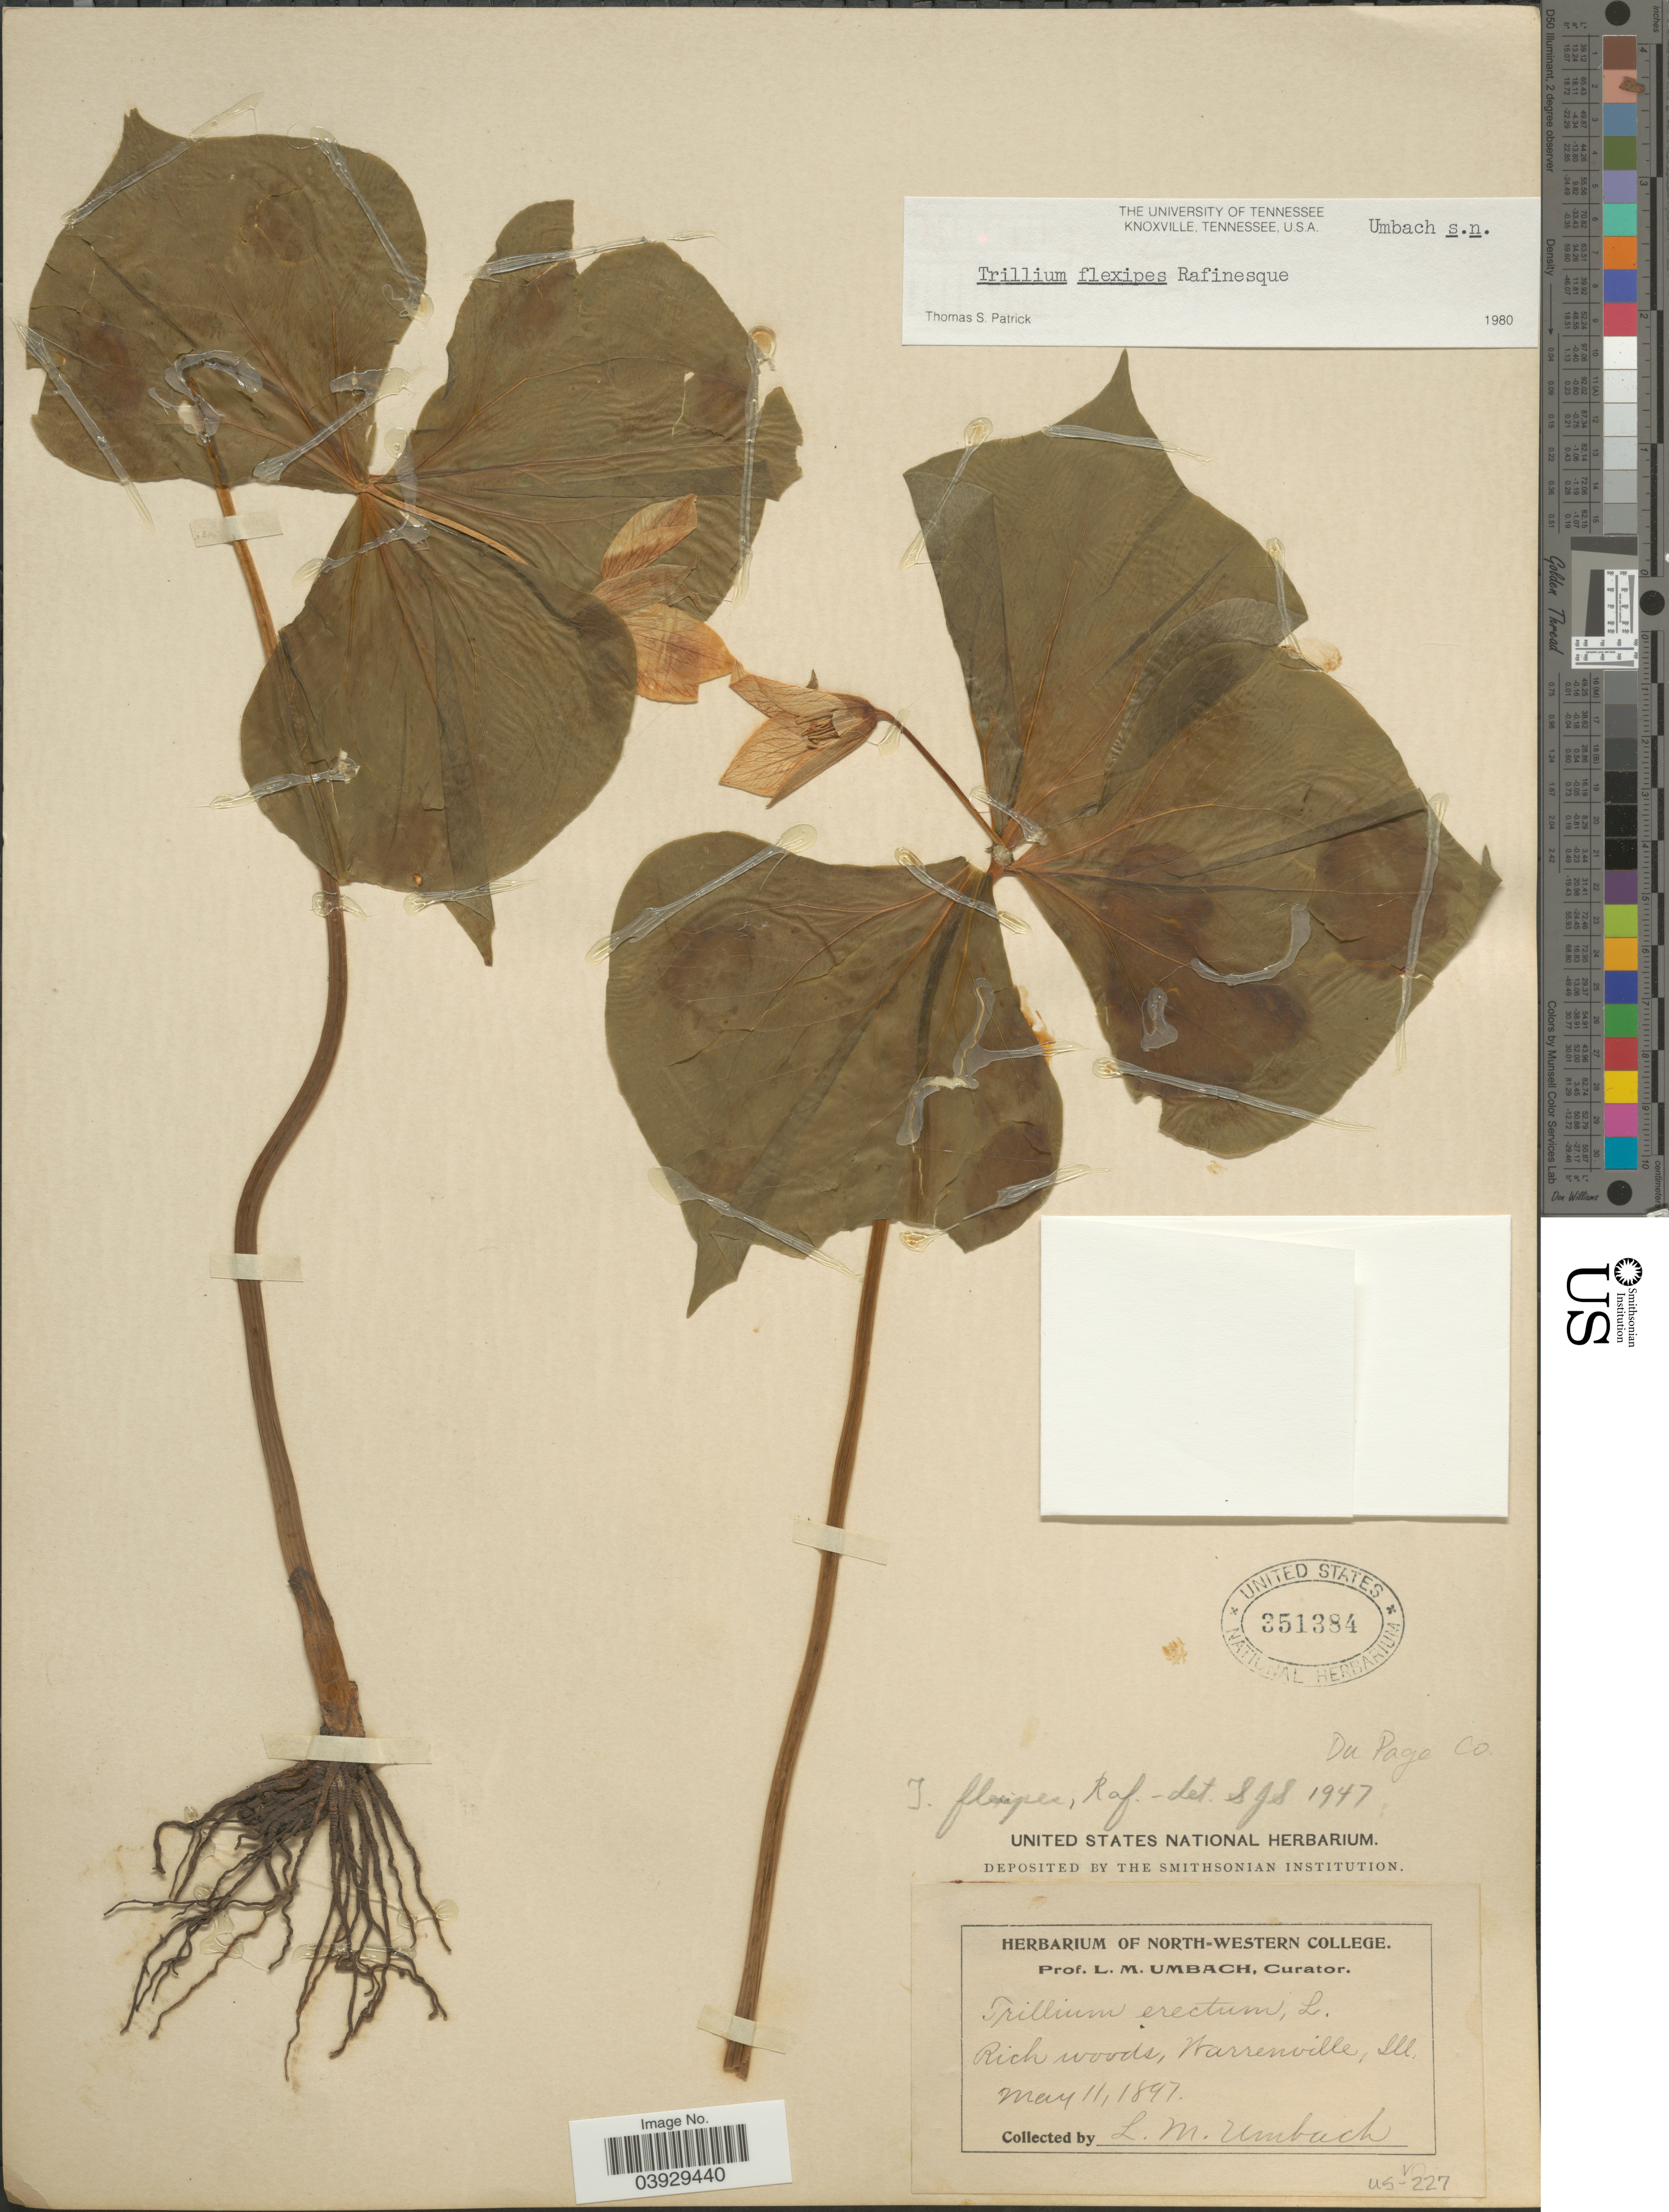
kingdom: Plantae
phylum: Tracheophyta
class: Liliopsida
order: Liliales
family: Melanthiaceae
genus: Trillium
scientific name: Trillium flexipes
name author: Raf.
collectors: L. M. Umbach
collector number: US-227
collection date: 1897-05-11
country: United States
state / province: Illinois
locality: Du Page Co. Warrenville.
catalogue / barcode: US 351384